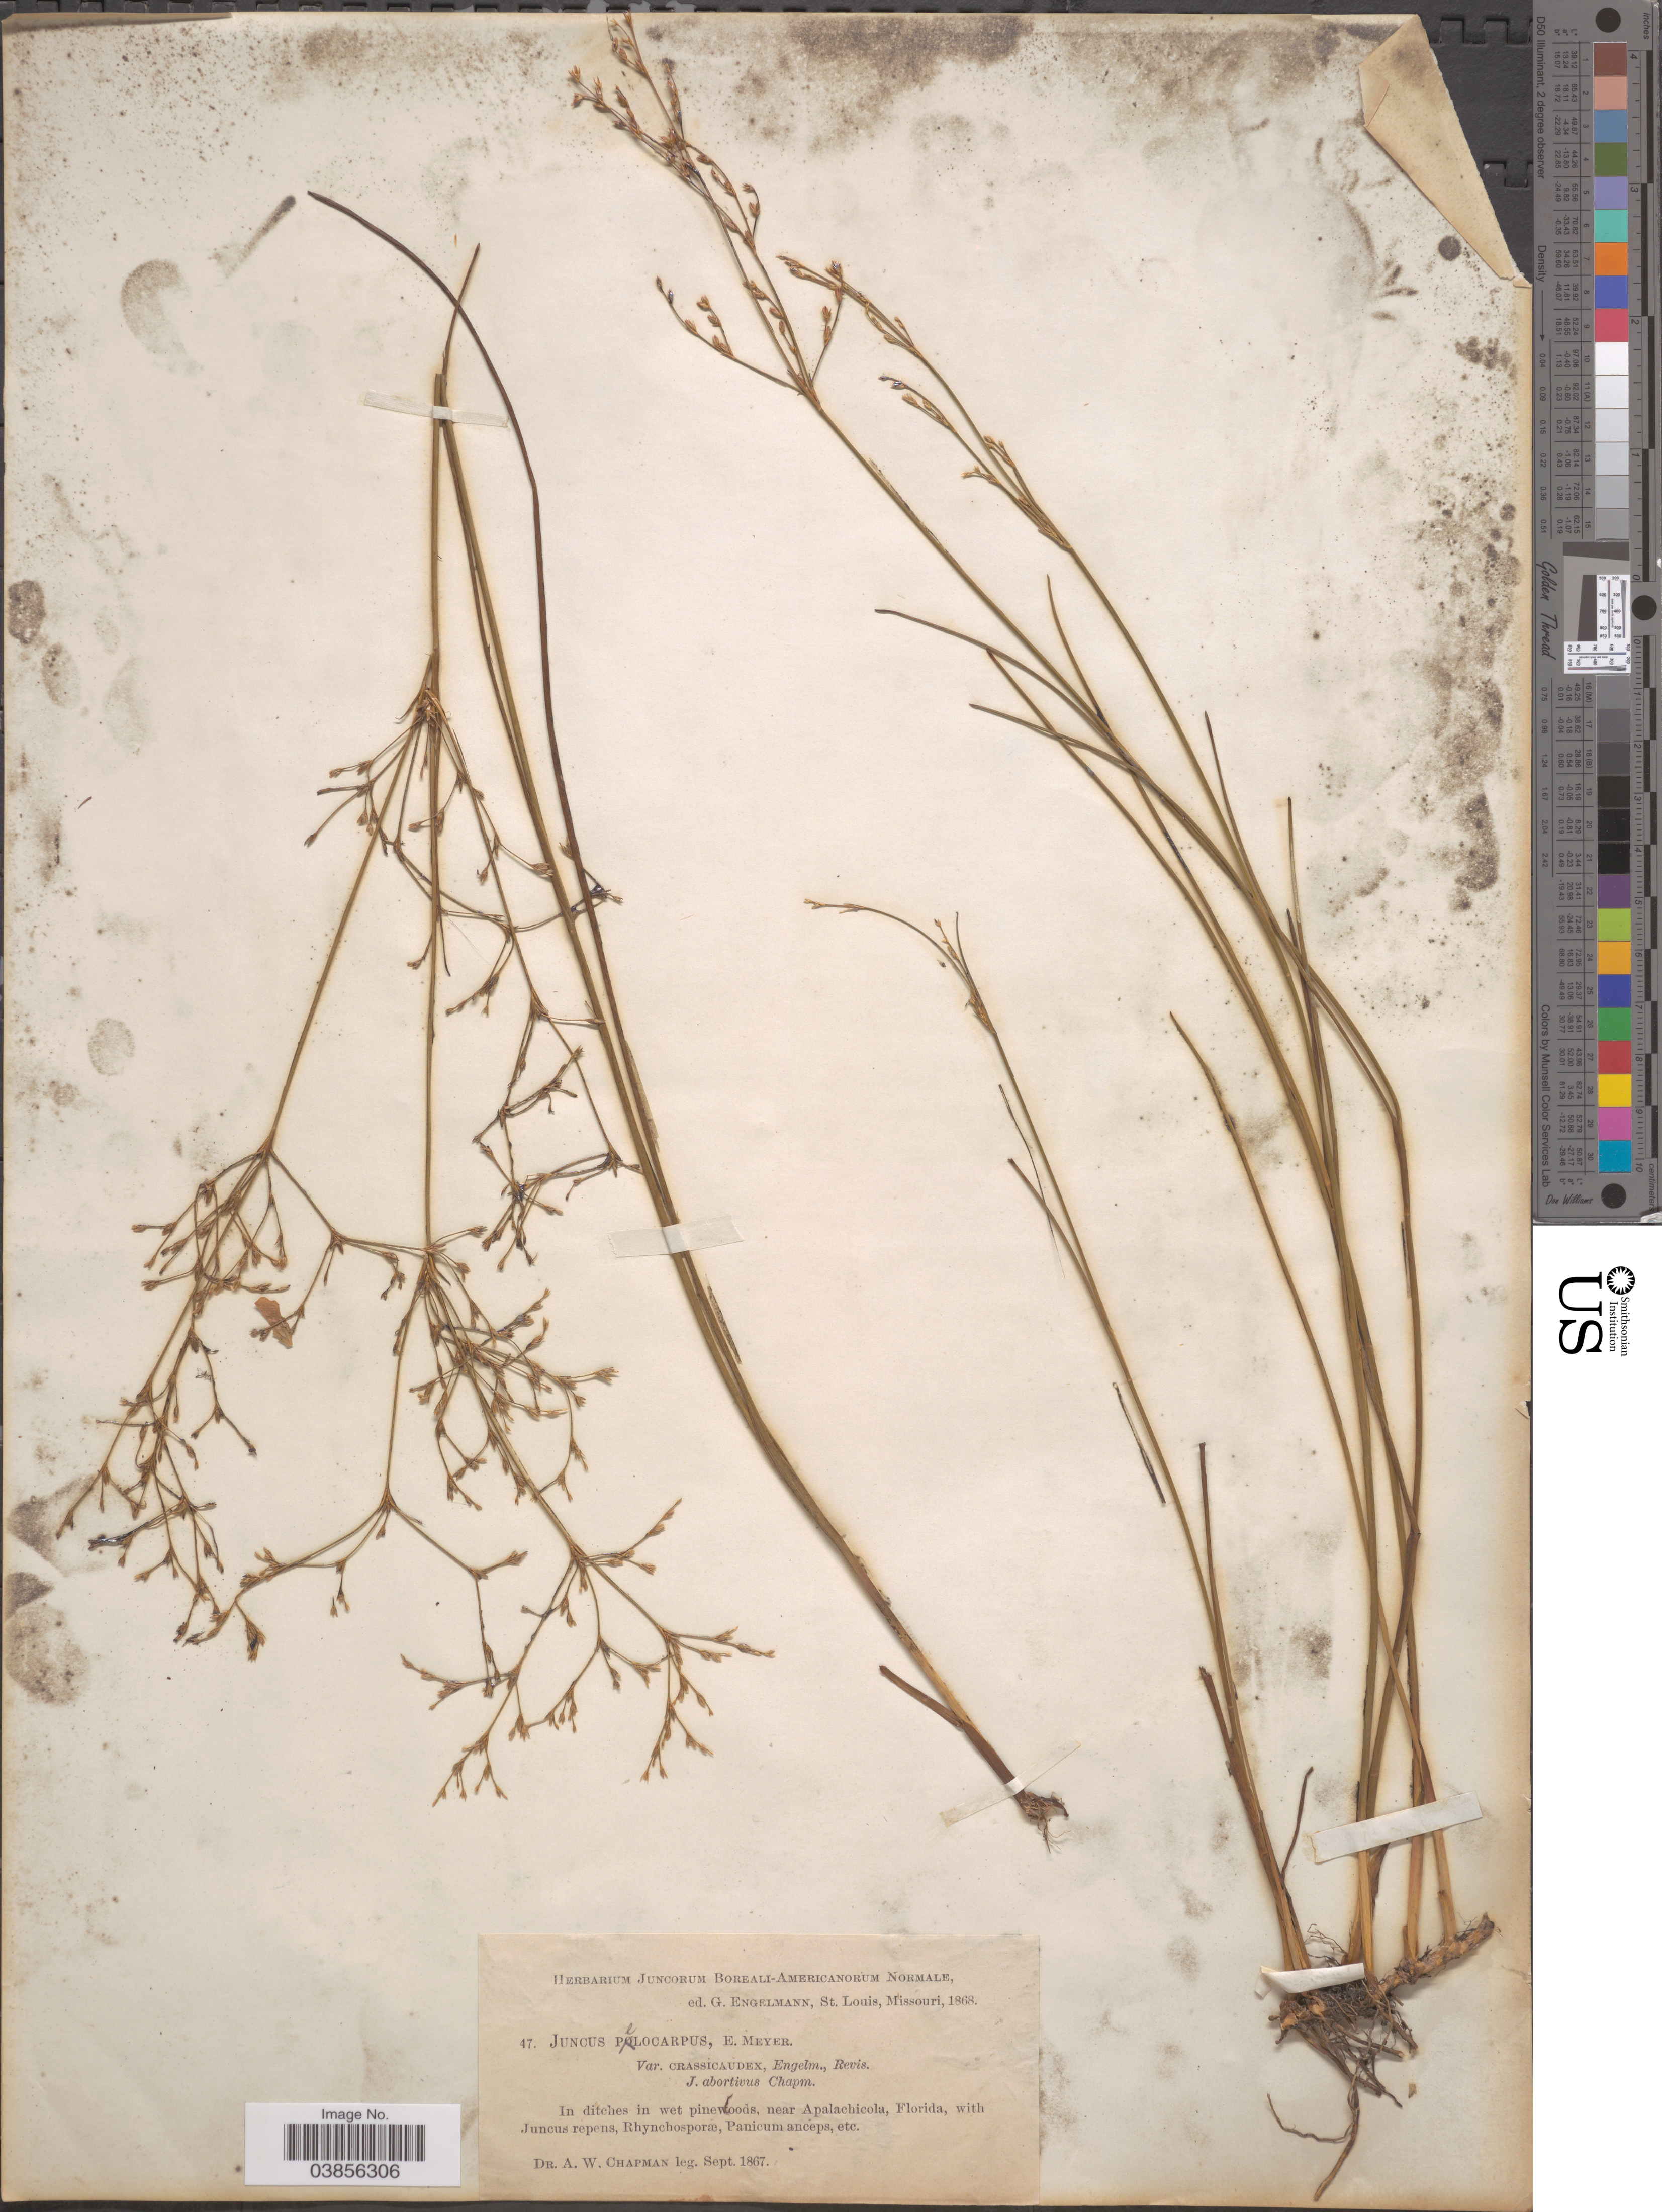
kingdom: Plantae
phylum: Tracheophyta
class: Liliopsida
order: Poales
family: Juncaceae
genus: Juncus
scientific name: Juncus pelocarpus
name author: E. Mey.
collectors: A. W. Chapman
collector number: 47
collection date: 1867-09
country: United States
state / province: Florida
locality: Near Apalachicola.